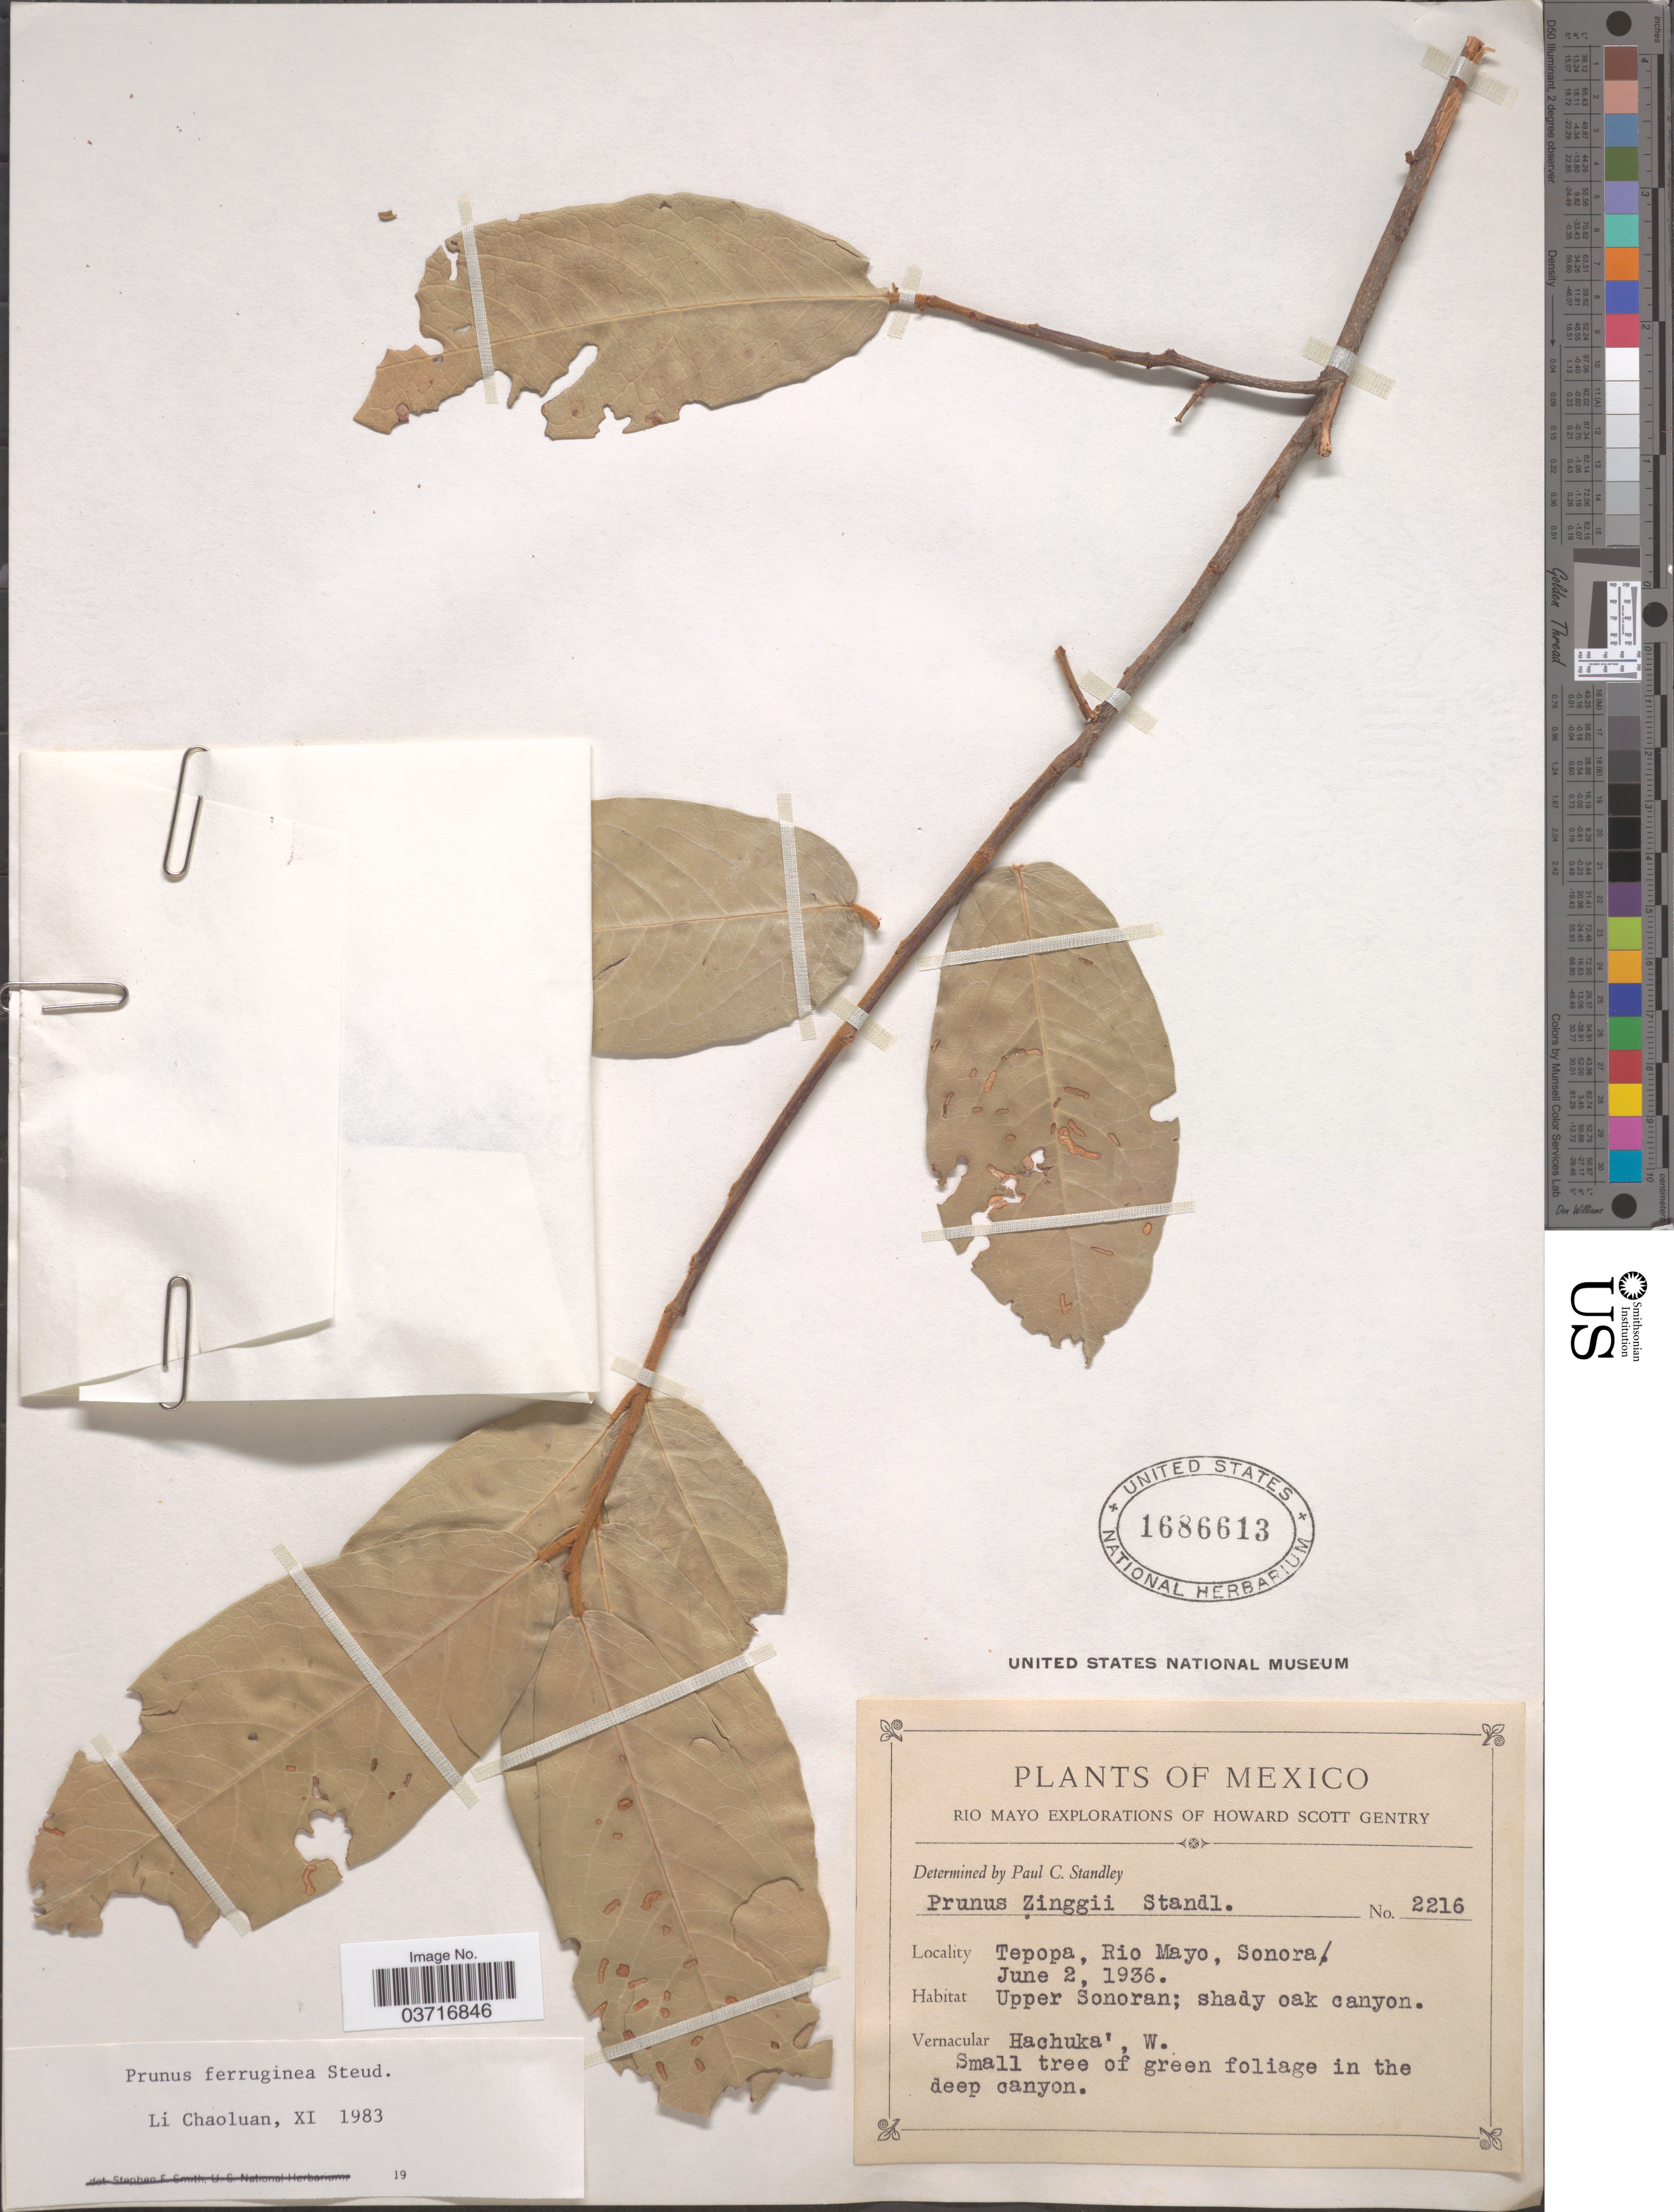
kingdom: Plantae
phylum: Tracheophyta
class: Magnoliopsida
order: Rosales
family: Rosaceae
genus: Prunus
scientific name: Prunus ferruginea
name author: Wall.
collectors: H. S. Gentry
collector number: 2216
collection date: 1936-06-02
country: Mexico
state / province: Sonora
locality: Tepopa, Rio Mayo. Upper Sonoran. Hachuka' W. [unsure placement]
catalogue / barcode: US 1686613